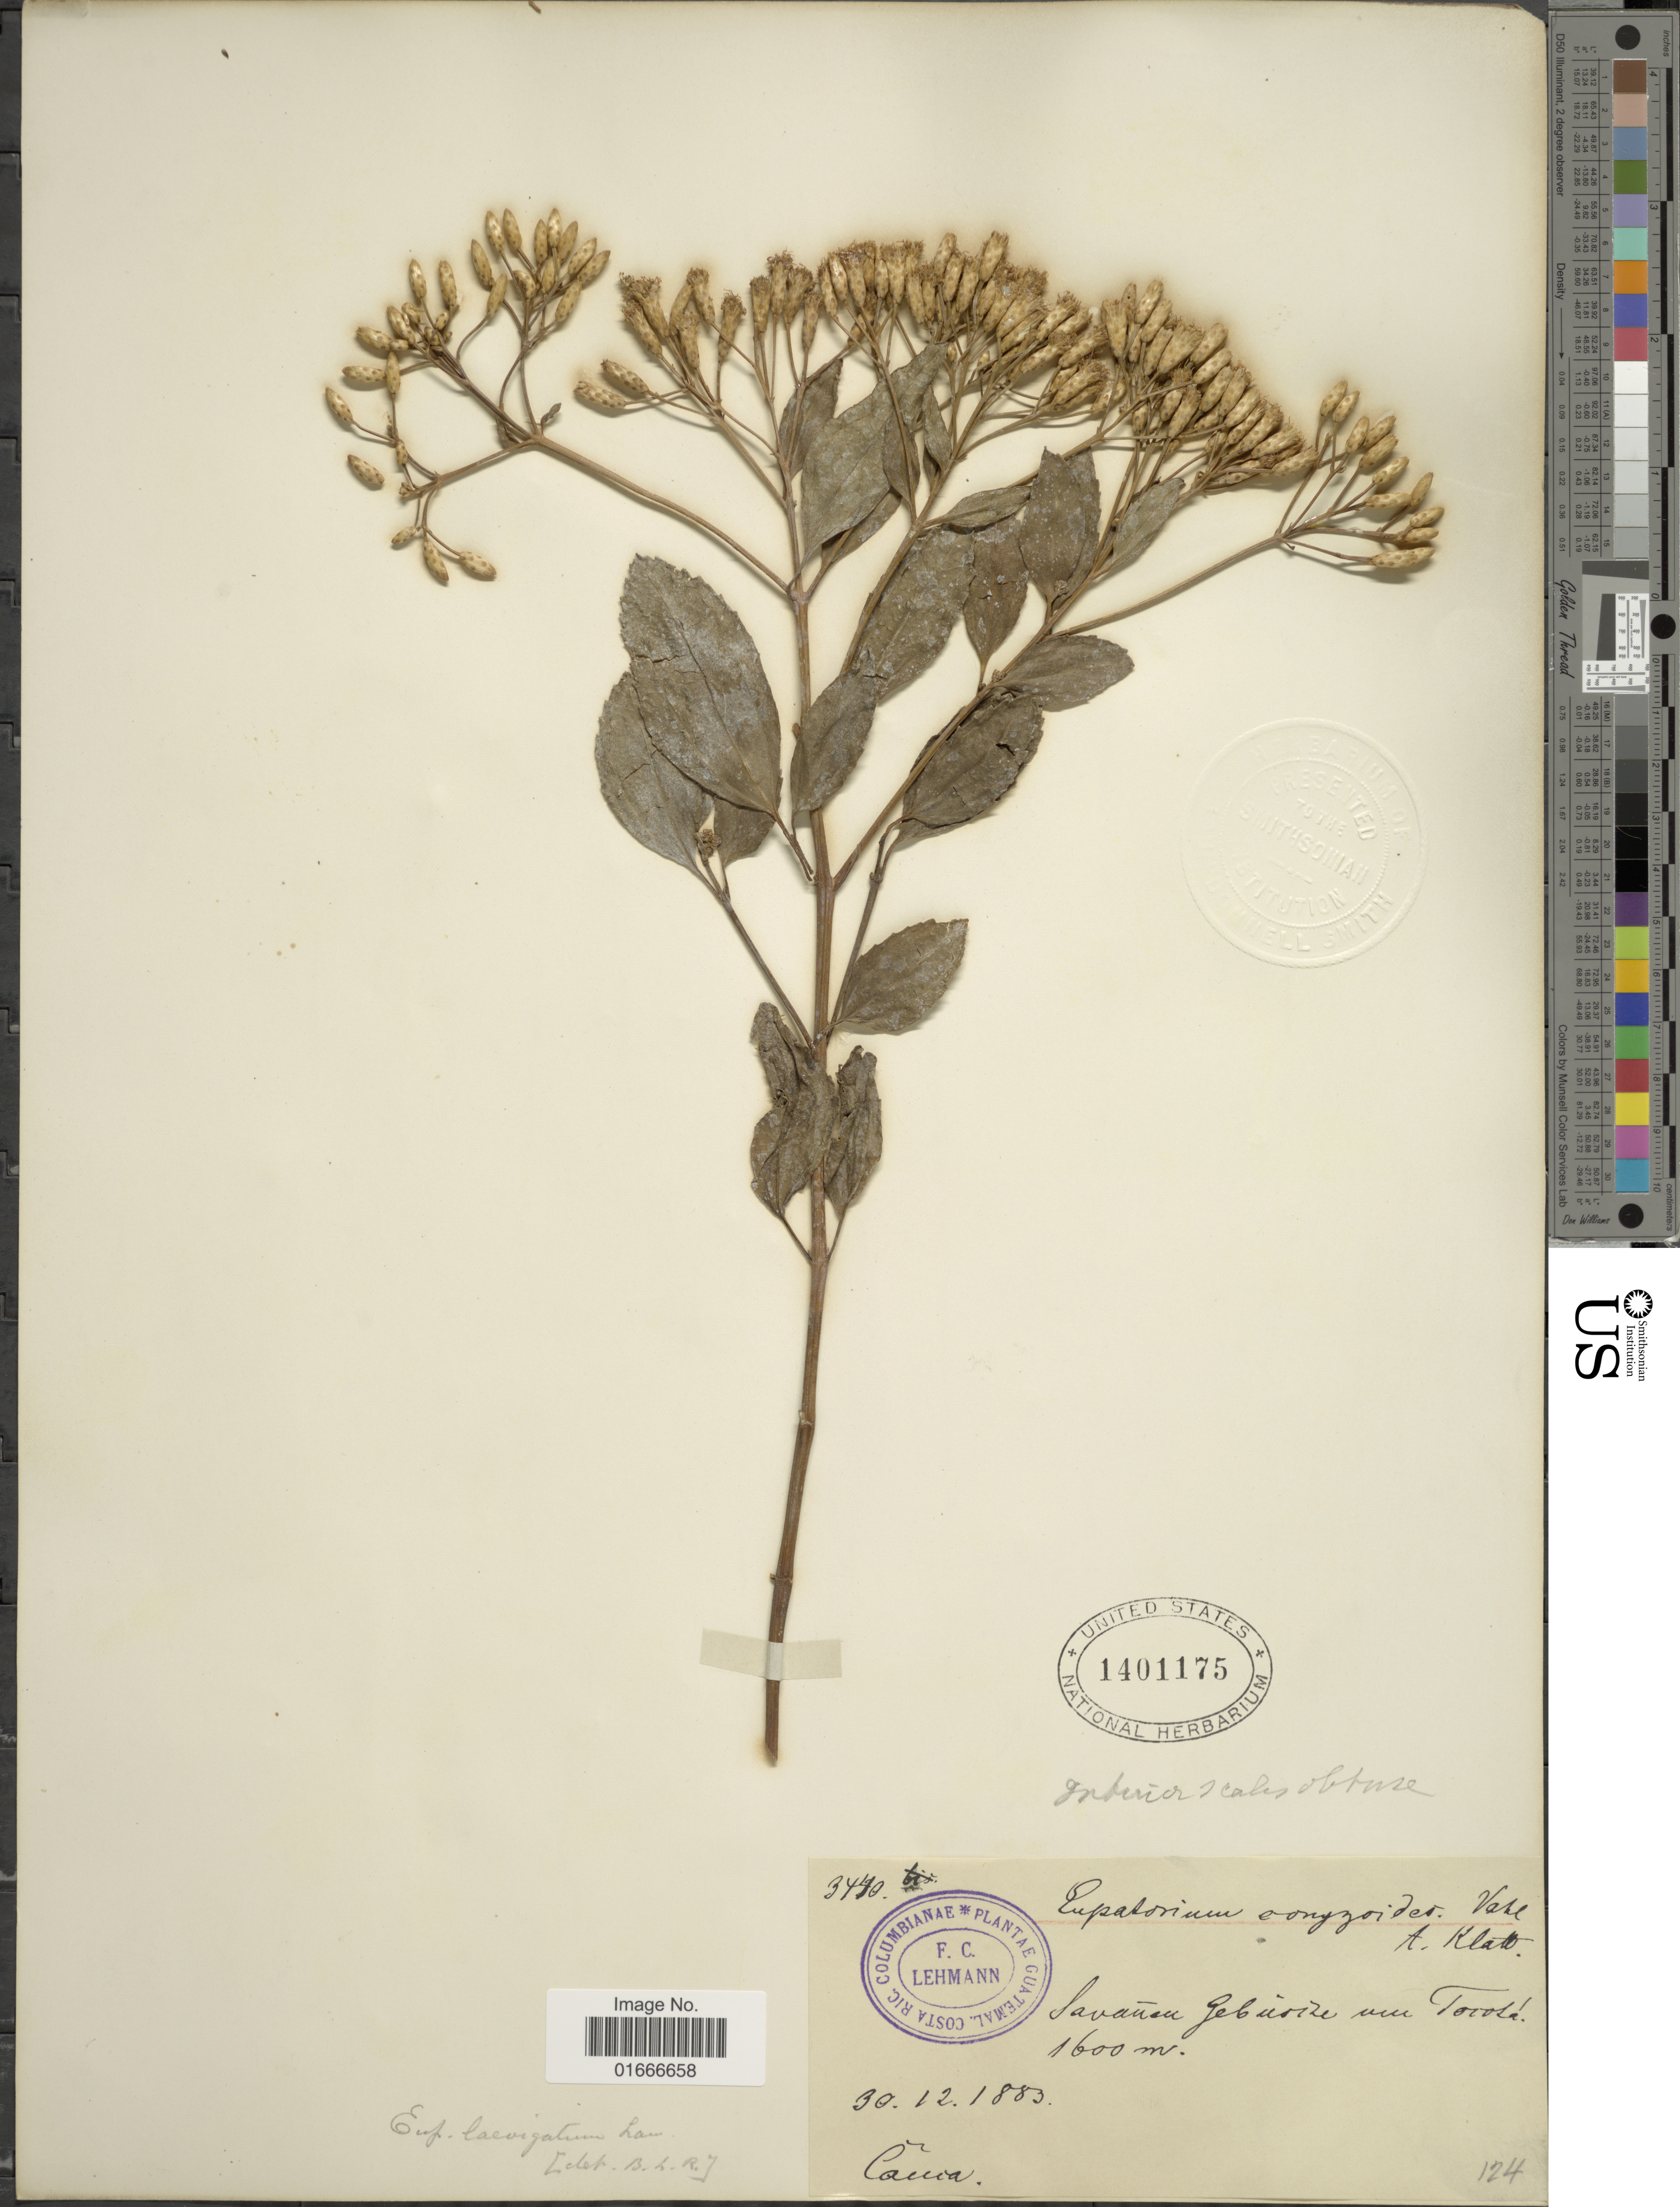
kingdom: Plantae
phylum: Tracheophyta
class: Magnoliopsida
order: Asterales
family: Asteraceae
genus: Chromolaena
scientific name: Chromolaena laevigata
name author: (Lam.) R.M. King & H. Rob.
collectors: F. C. Lehmann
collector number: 3440bis*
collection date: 1883-12-30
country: Colombia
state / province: Cauca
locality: Savanen Gebusche um Tocota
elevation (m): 1600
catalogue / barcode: US 1401175